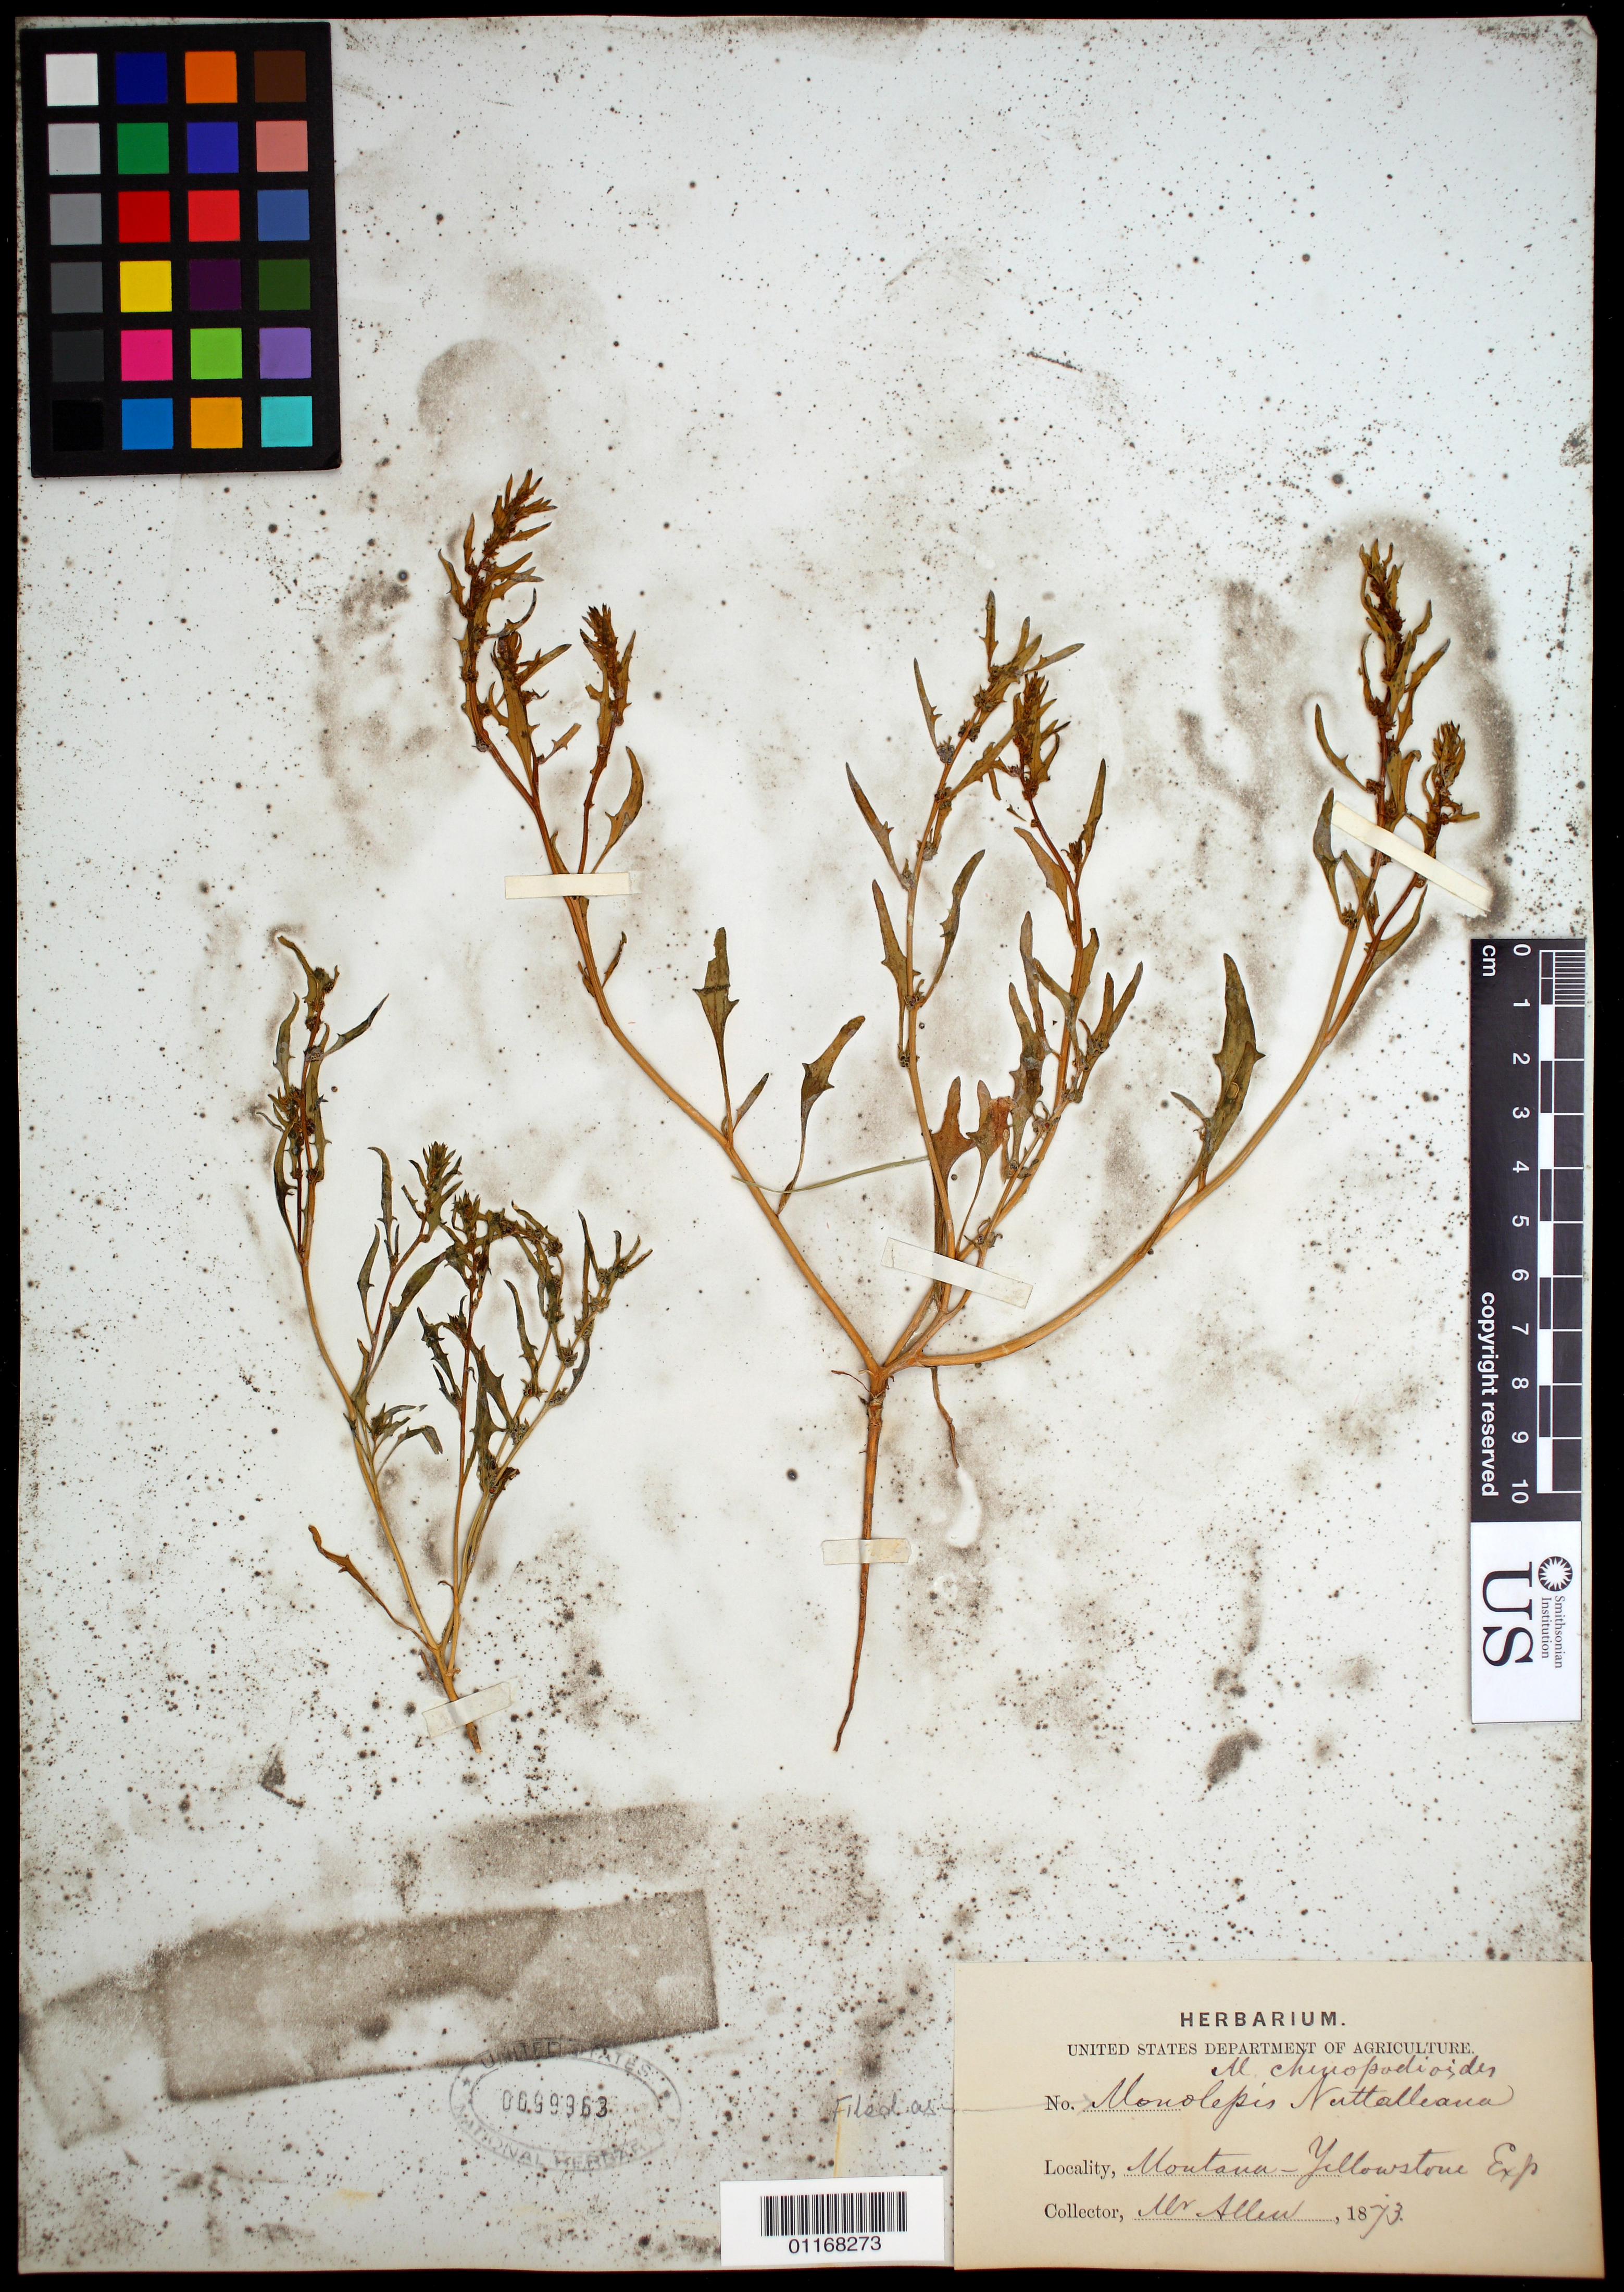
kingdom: Plantae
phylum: Tracheophyta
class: Magnoliopsida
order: Caryophyllales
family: Amaranthaceae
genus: Blitum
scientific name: Blitum nuttallianum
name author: Schult.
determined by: U.S. National Herbarium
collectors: -- Allen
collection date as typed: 1873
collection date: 1873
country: United States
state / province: Montana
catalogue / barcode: US 99963